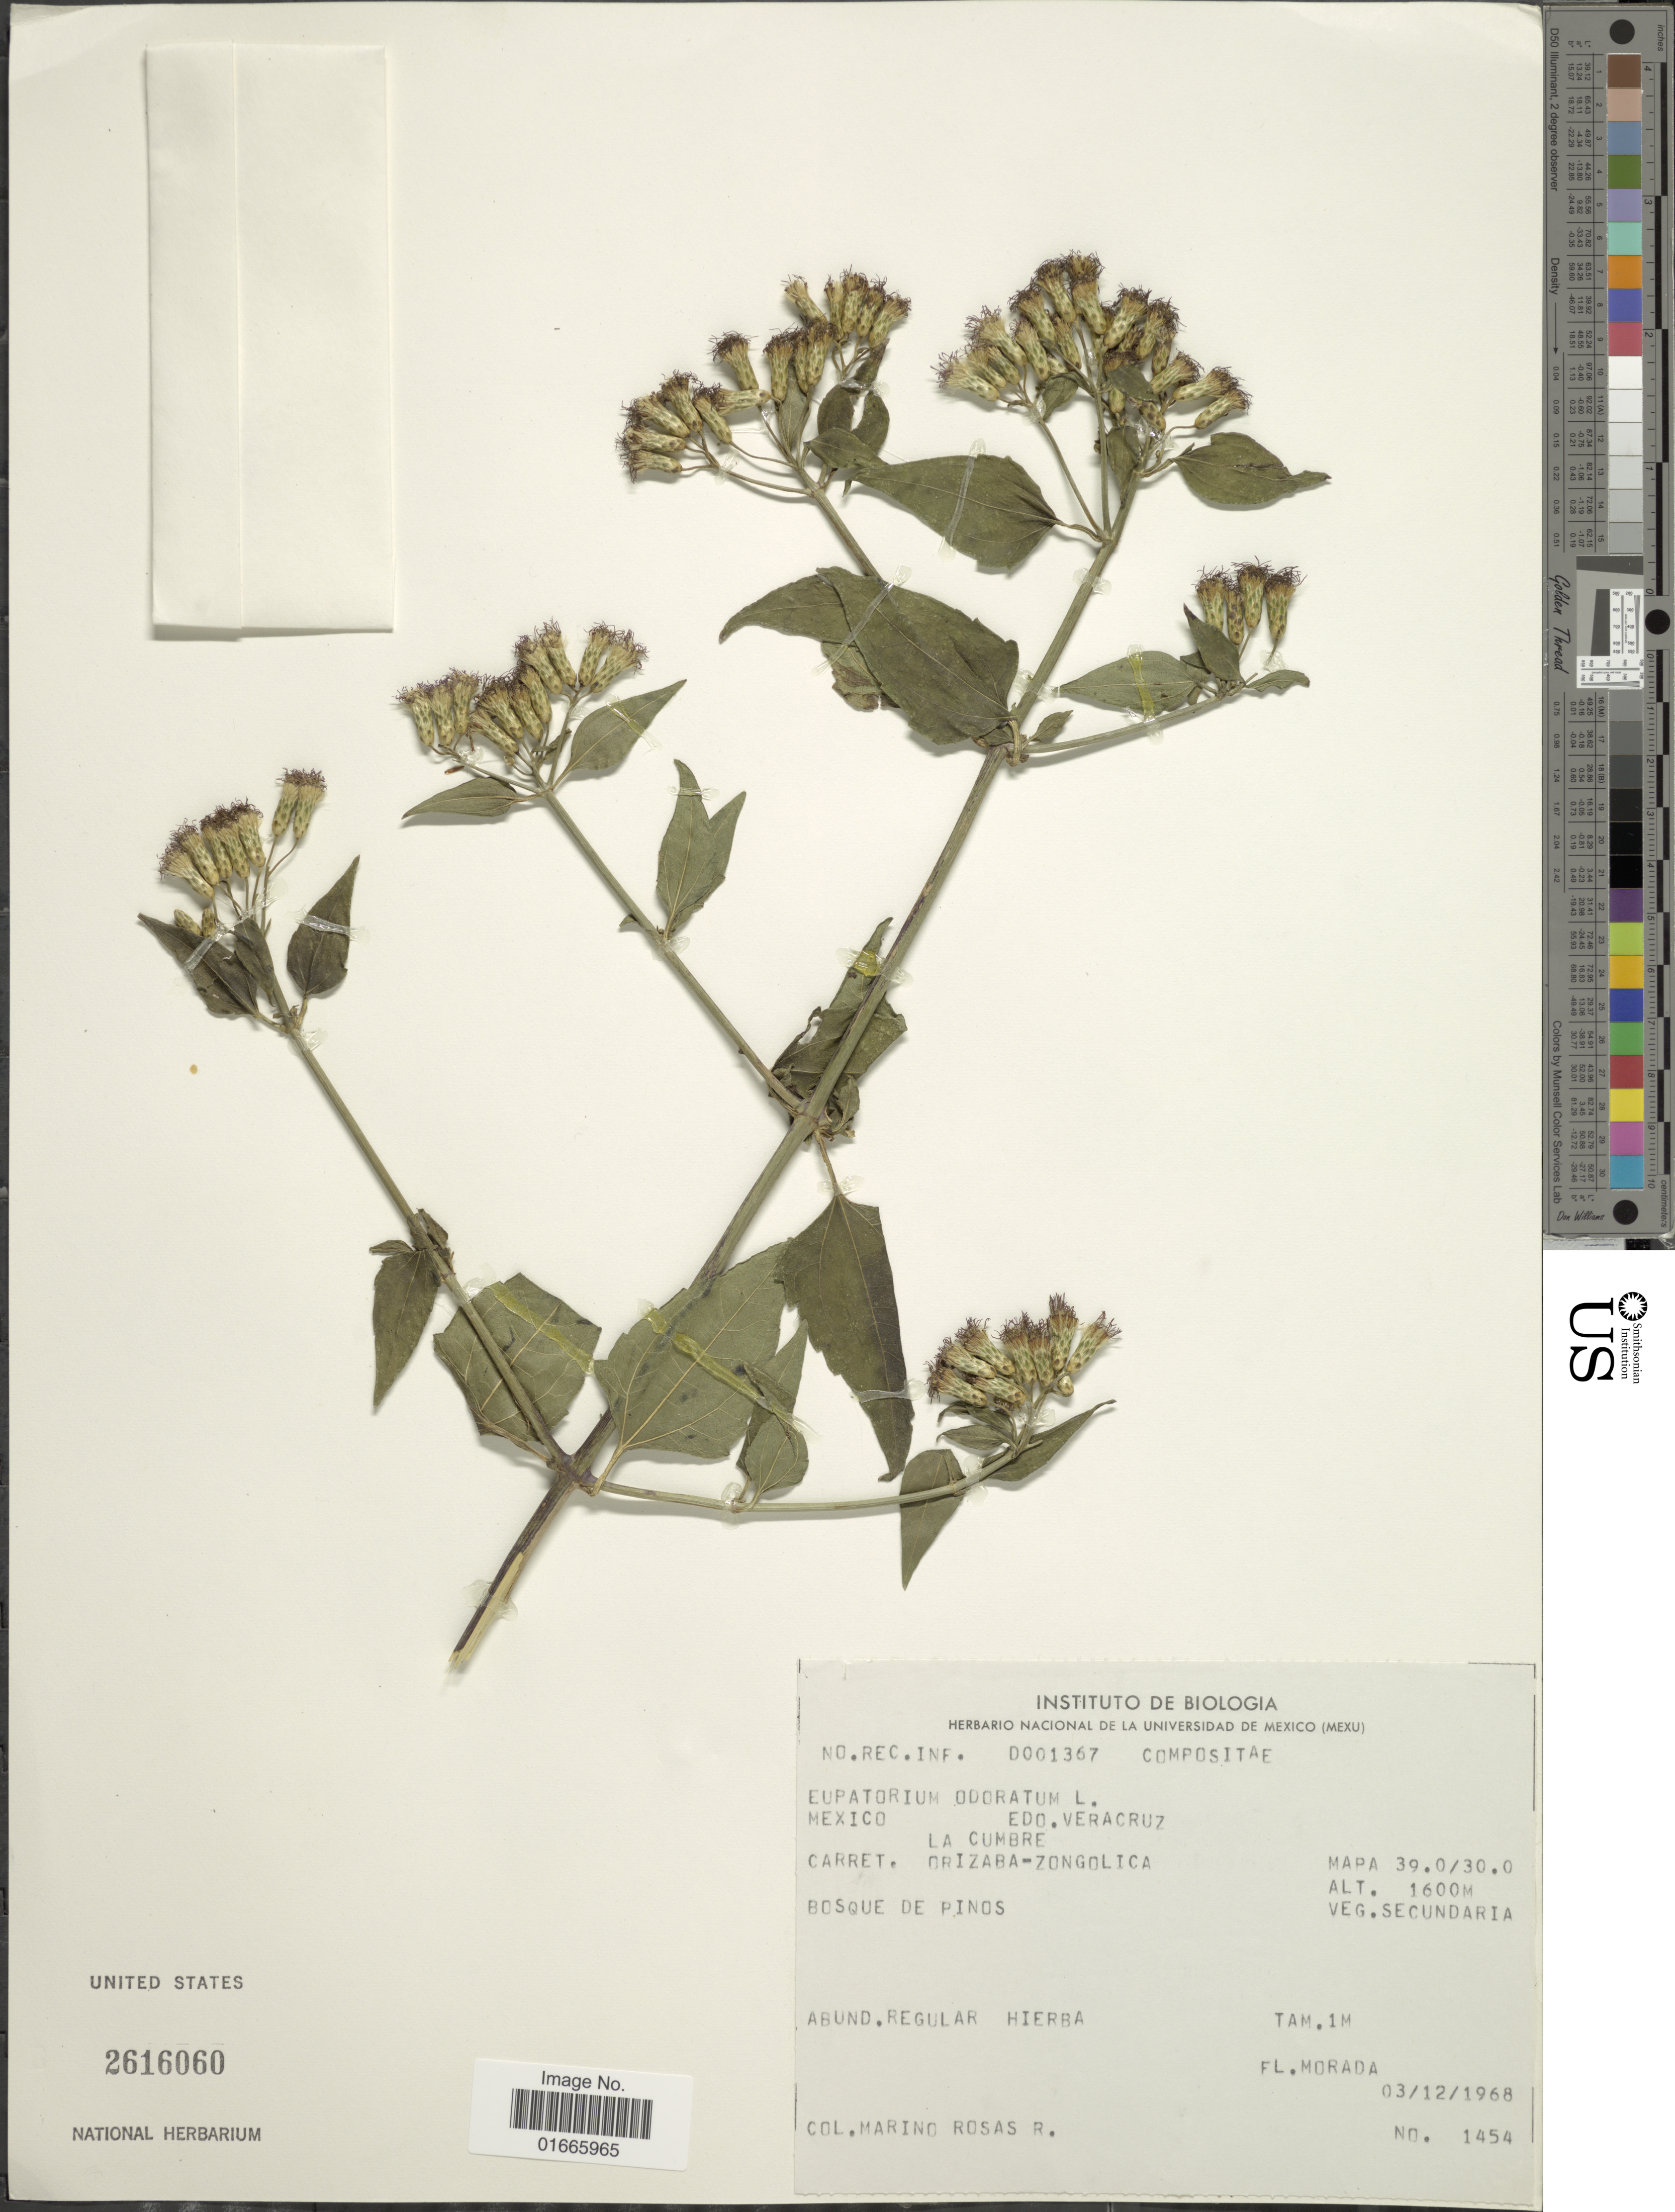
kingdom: Plantae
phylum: Tracheophyta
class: Magnoliopsida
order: Asterales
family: Asteraceae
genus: Chromolaena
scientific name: Chromolaena odorata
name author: (L.) R.M. King & H. Rob.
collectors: M. Rosas R.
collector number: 1454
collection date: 1968-12-03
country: Mexico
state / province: Veracruz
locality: La Cumbre, Carret., Orizaba-Zongolica, Mapa 39.0/30.0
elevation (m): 1600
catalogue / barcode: US 2616060